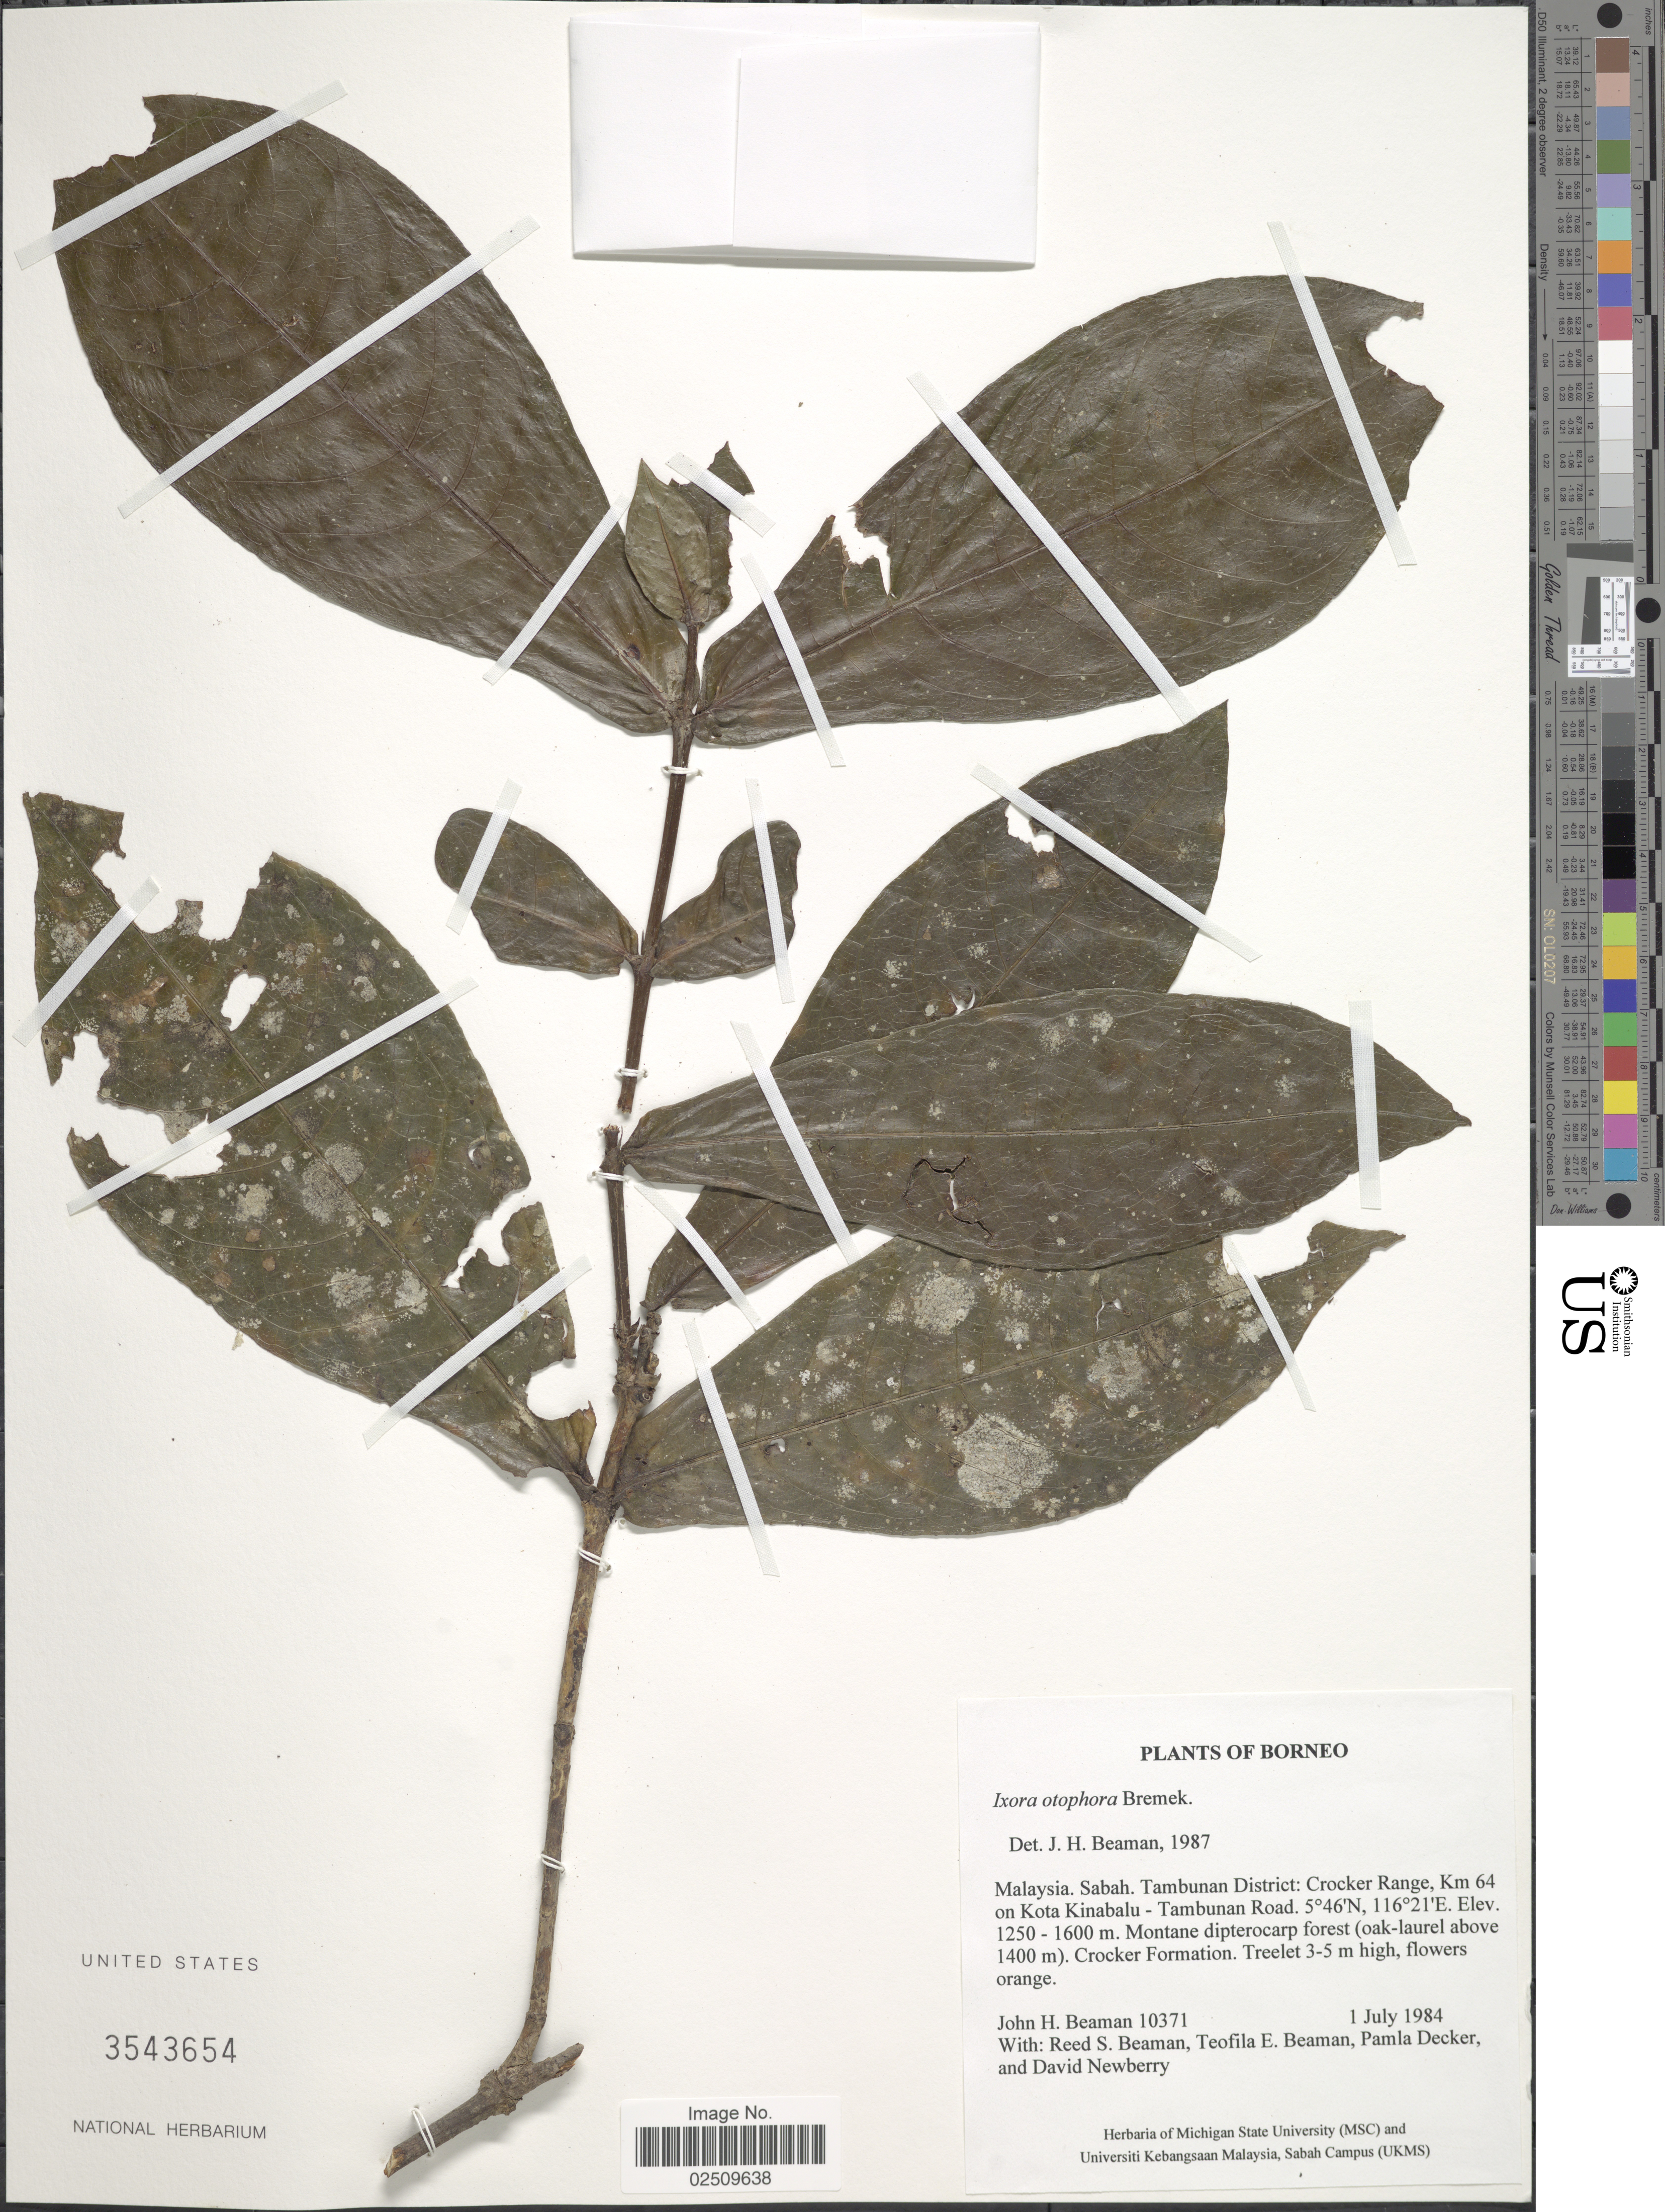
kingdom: Plantae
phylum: Tracheophyta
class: Magnoliopsida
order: Gentianales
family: Rubiaceae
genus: Ixora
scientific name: Ixora otophora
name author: Bremek.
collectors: J. H. Beaman, R. S. Beaman, T. E. Beaman, P. Decker & D. Newberry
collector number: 10371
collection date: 1984-07-01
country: Malaysia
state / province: Sabah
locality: Borneo, Tambunan District: Crocker Range, Km 64 on Kota Kinabalu - Tambunan Road. Montane dipterocarp forest (oaklaurel above 1400 m) Crocker Formation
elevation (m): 1250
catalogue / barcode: US 3543654